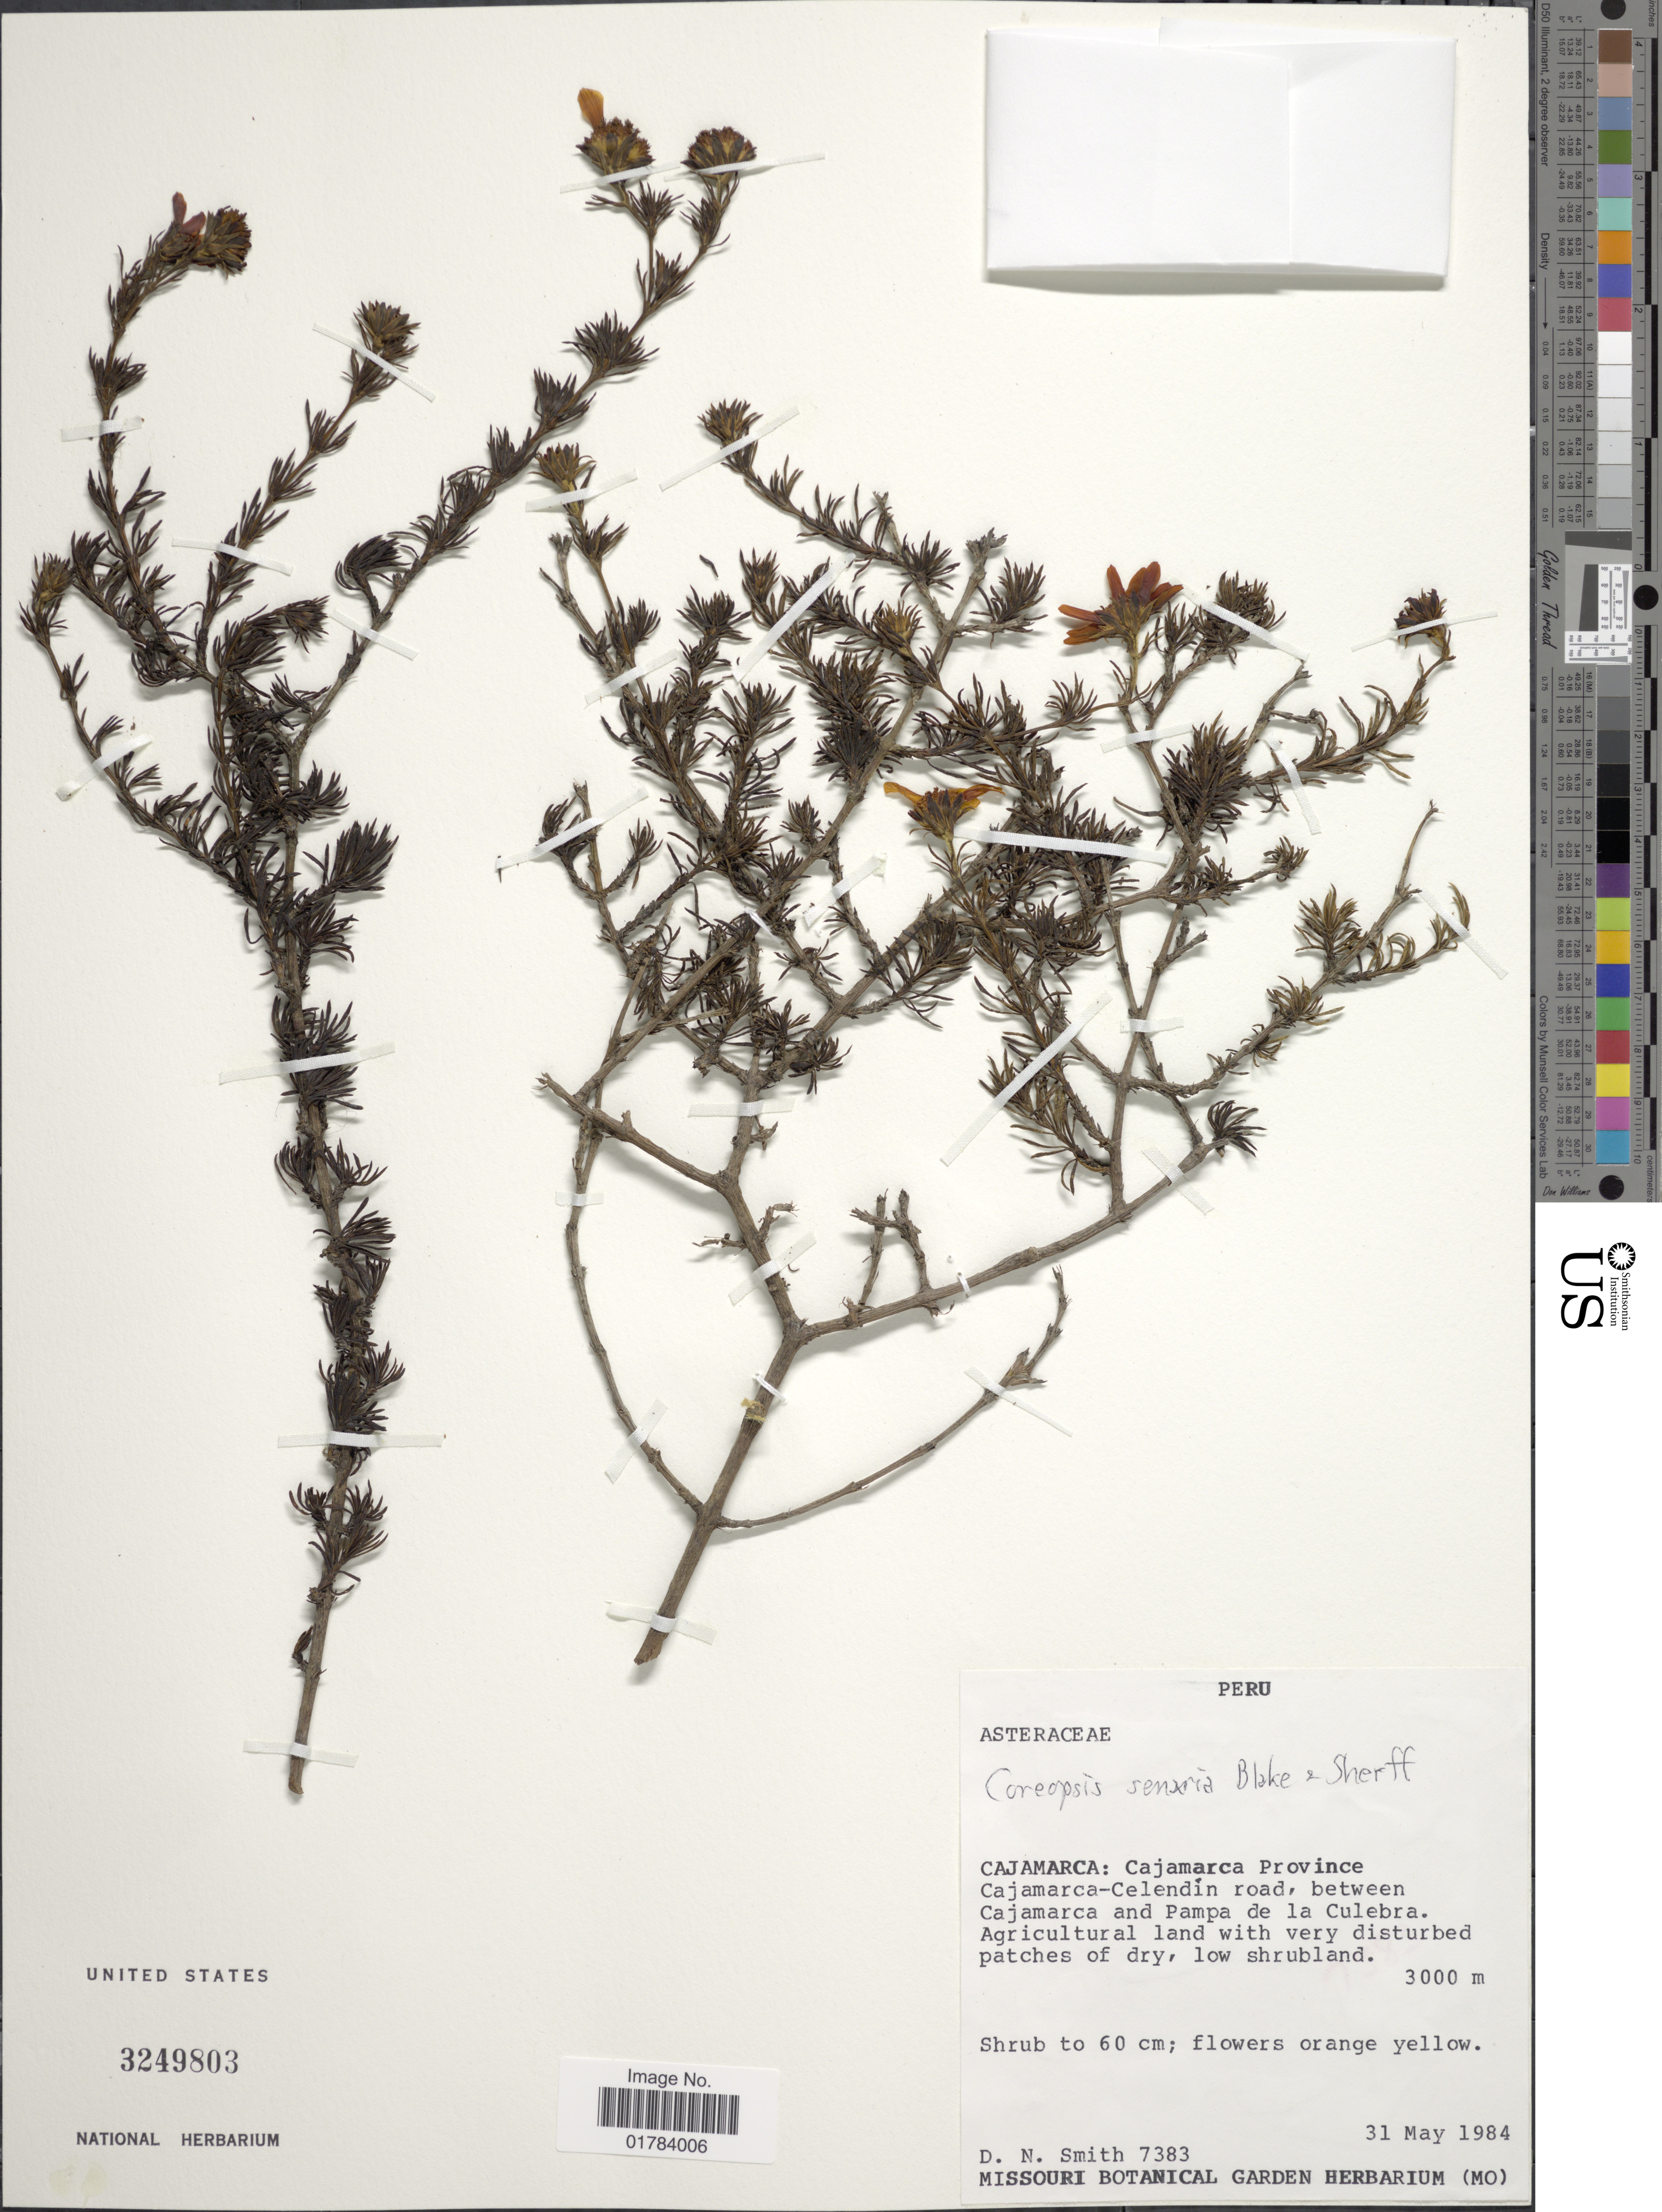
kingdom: Plantae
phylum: Tracheophyta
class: Magnoliopsida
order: Asterales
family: Asteraceae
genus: Coreopsis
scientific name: Coreopsis senaria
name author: S.F. Blake & Sherff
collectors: D. Smith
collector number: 7383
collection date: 1984-05-31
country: Peru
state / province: Cajamarca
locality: Cajamarca Province, Cajamarca-Celendin road, between Cajamarca and Pampa de la Culebra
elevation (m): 3000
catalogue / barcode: US 3249803